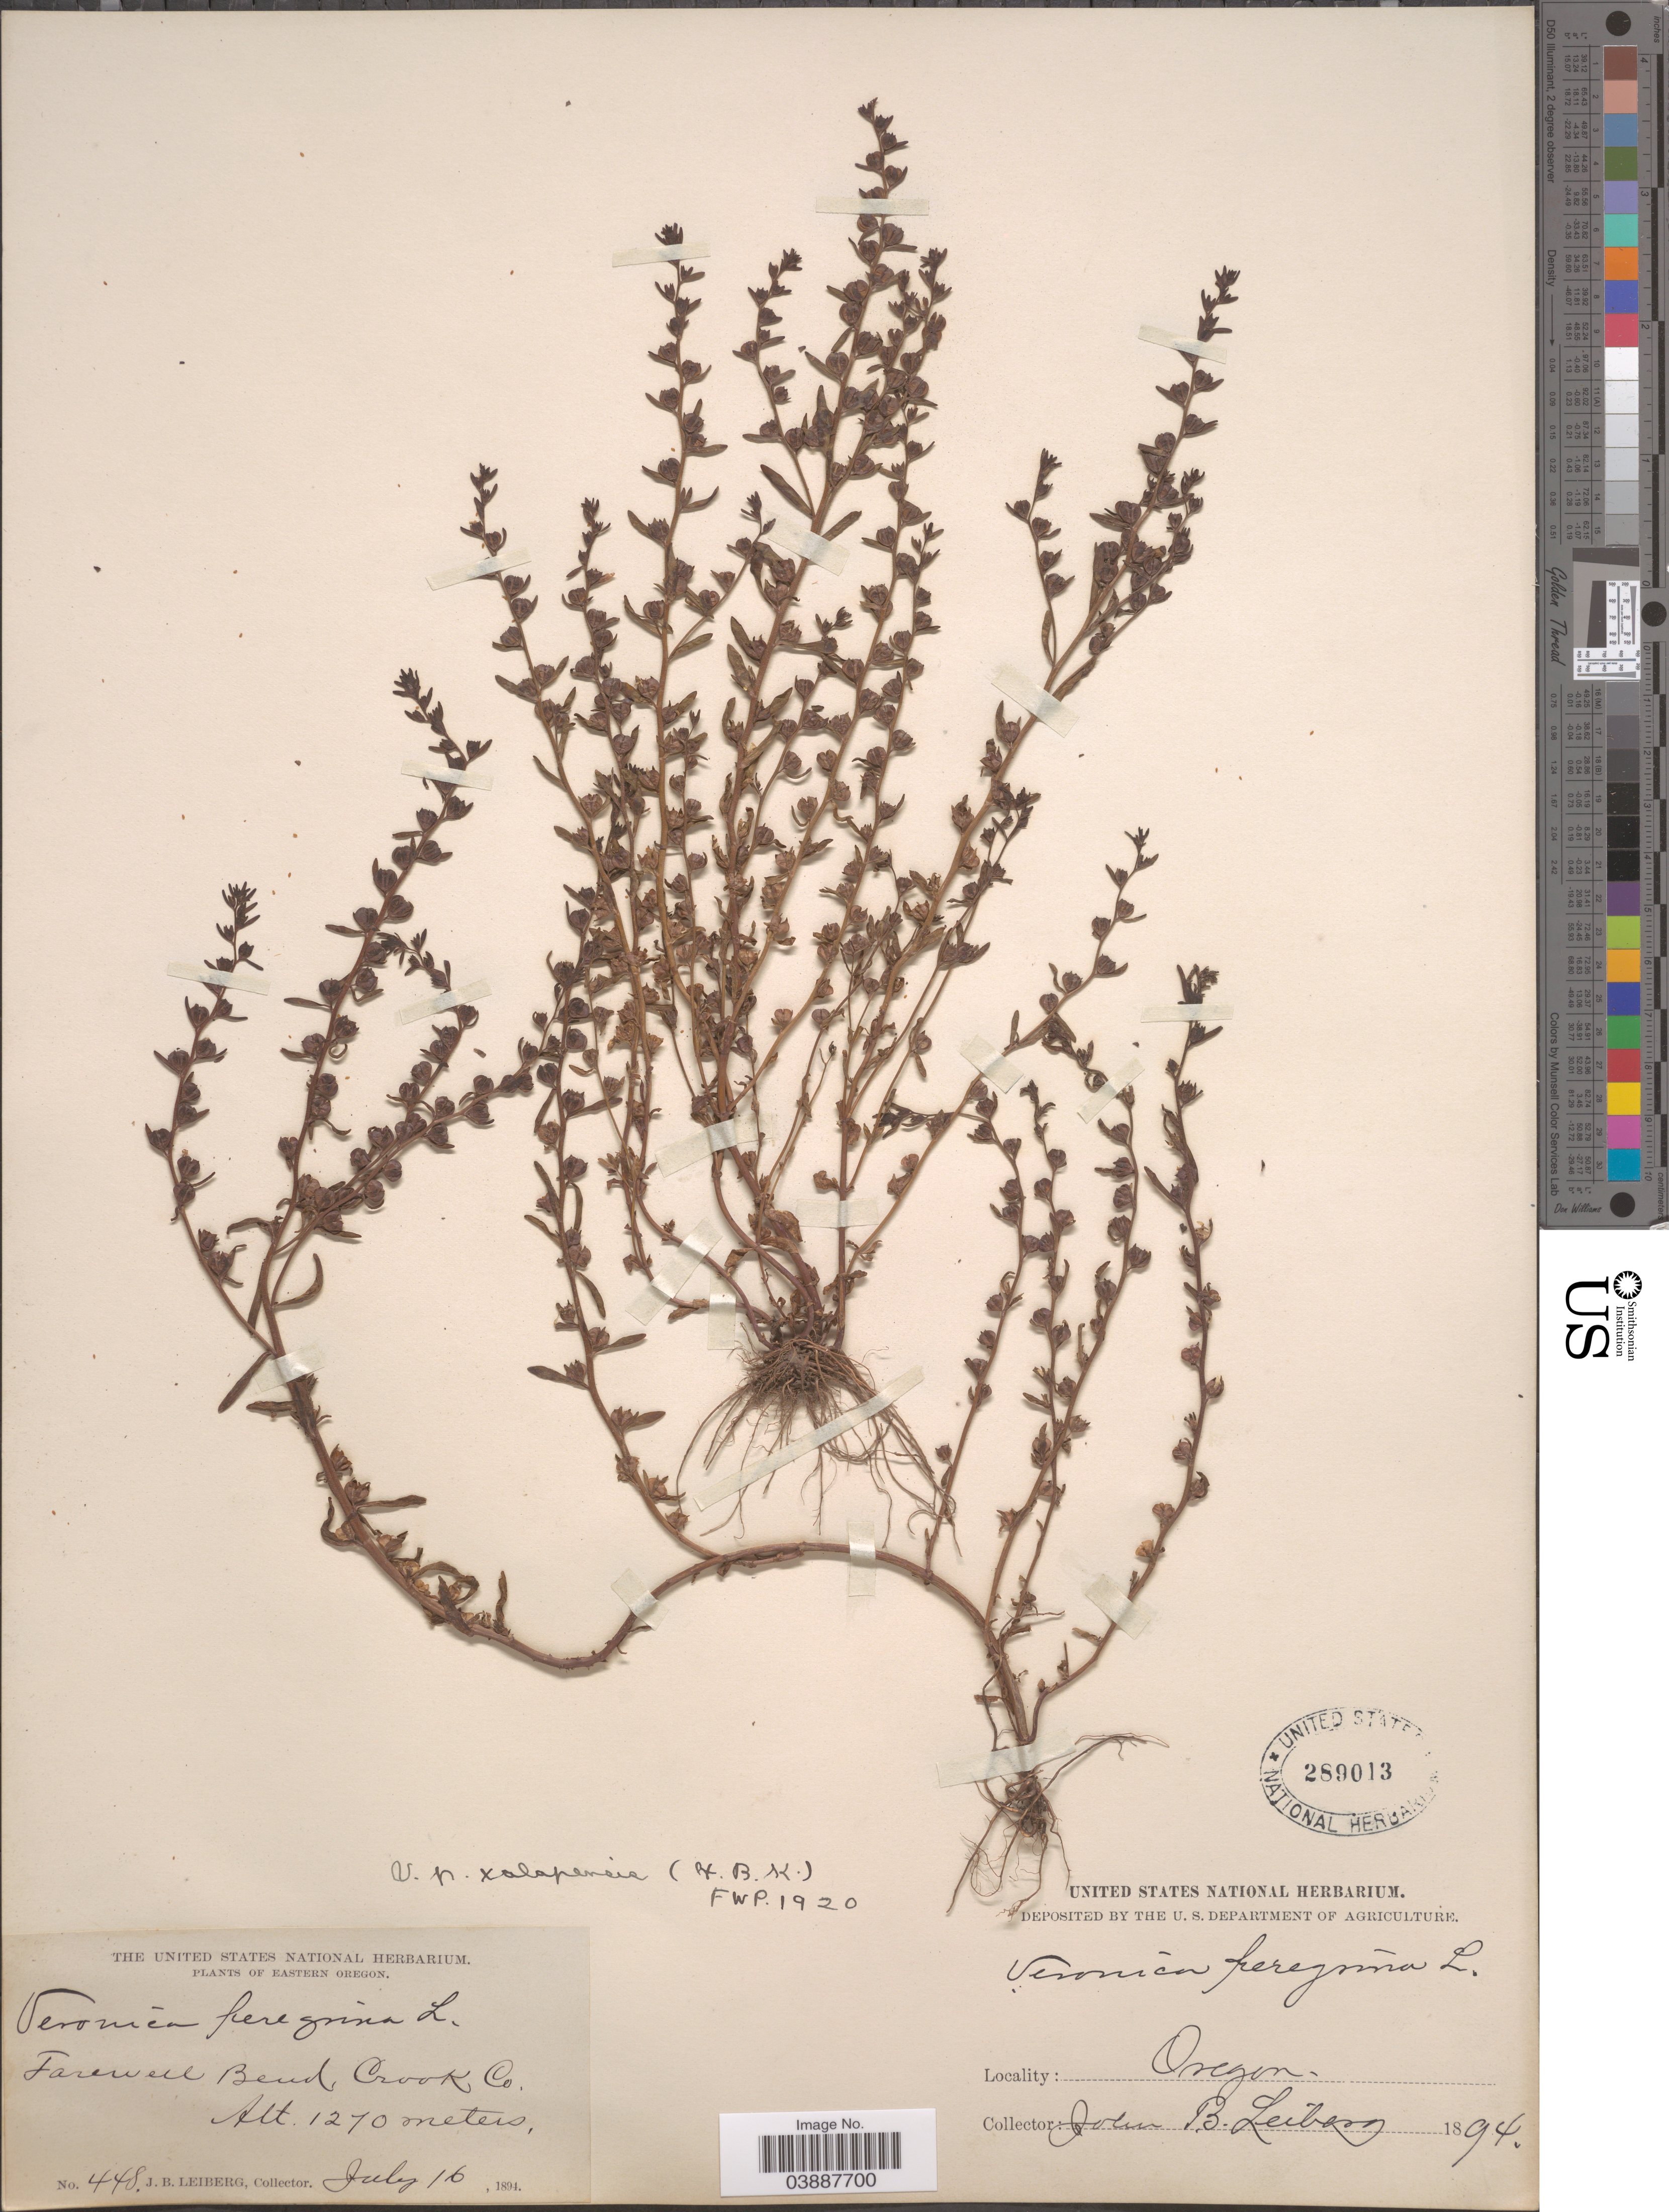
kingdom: Plantae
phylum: Tracheophyta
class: Magnoliopsida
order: Lamiales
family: Plantaginaceae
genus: Veronica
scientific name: Veronica peregrina var. xalapensis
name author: Kunth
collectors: J. B. Leiberg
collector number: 448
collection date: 1894-07-16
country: United States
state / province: Oregon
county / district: Crook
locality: Eastern Oregon. Farewell Bend, Crook Co.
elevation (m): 1270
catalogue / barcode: US 289013